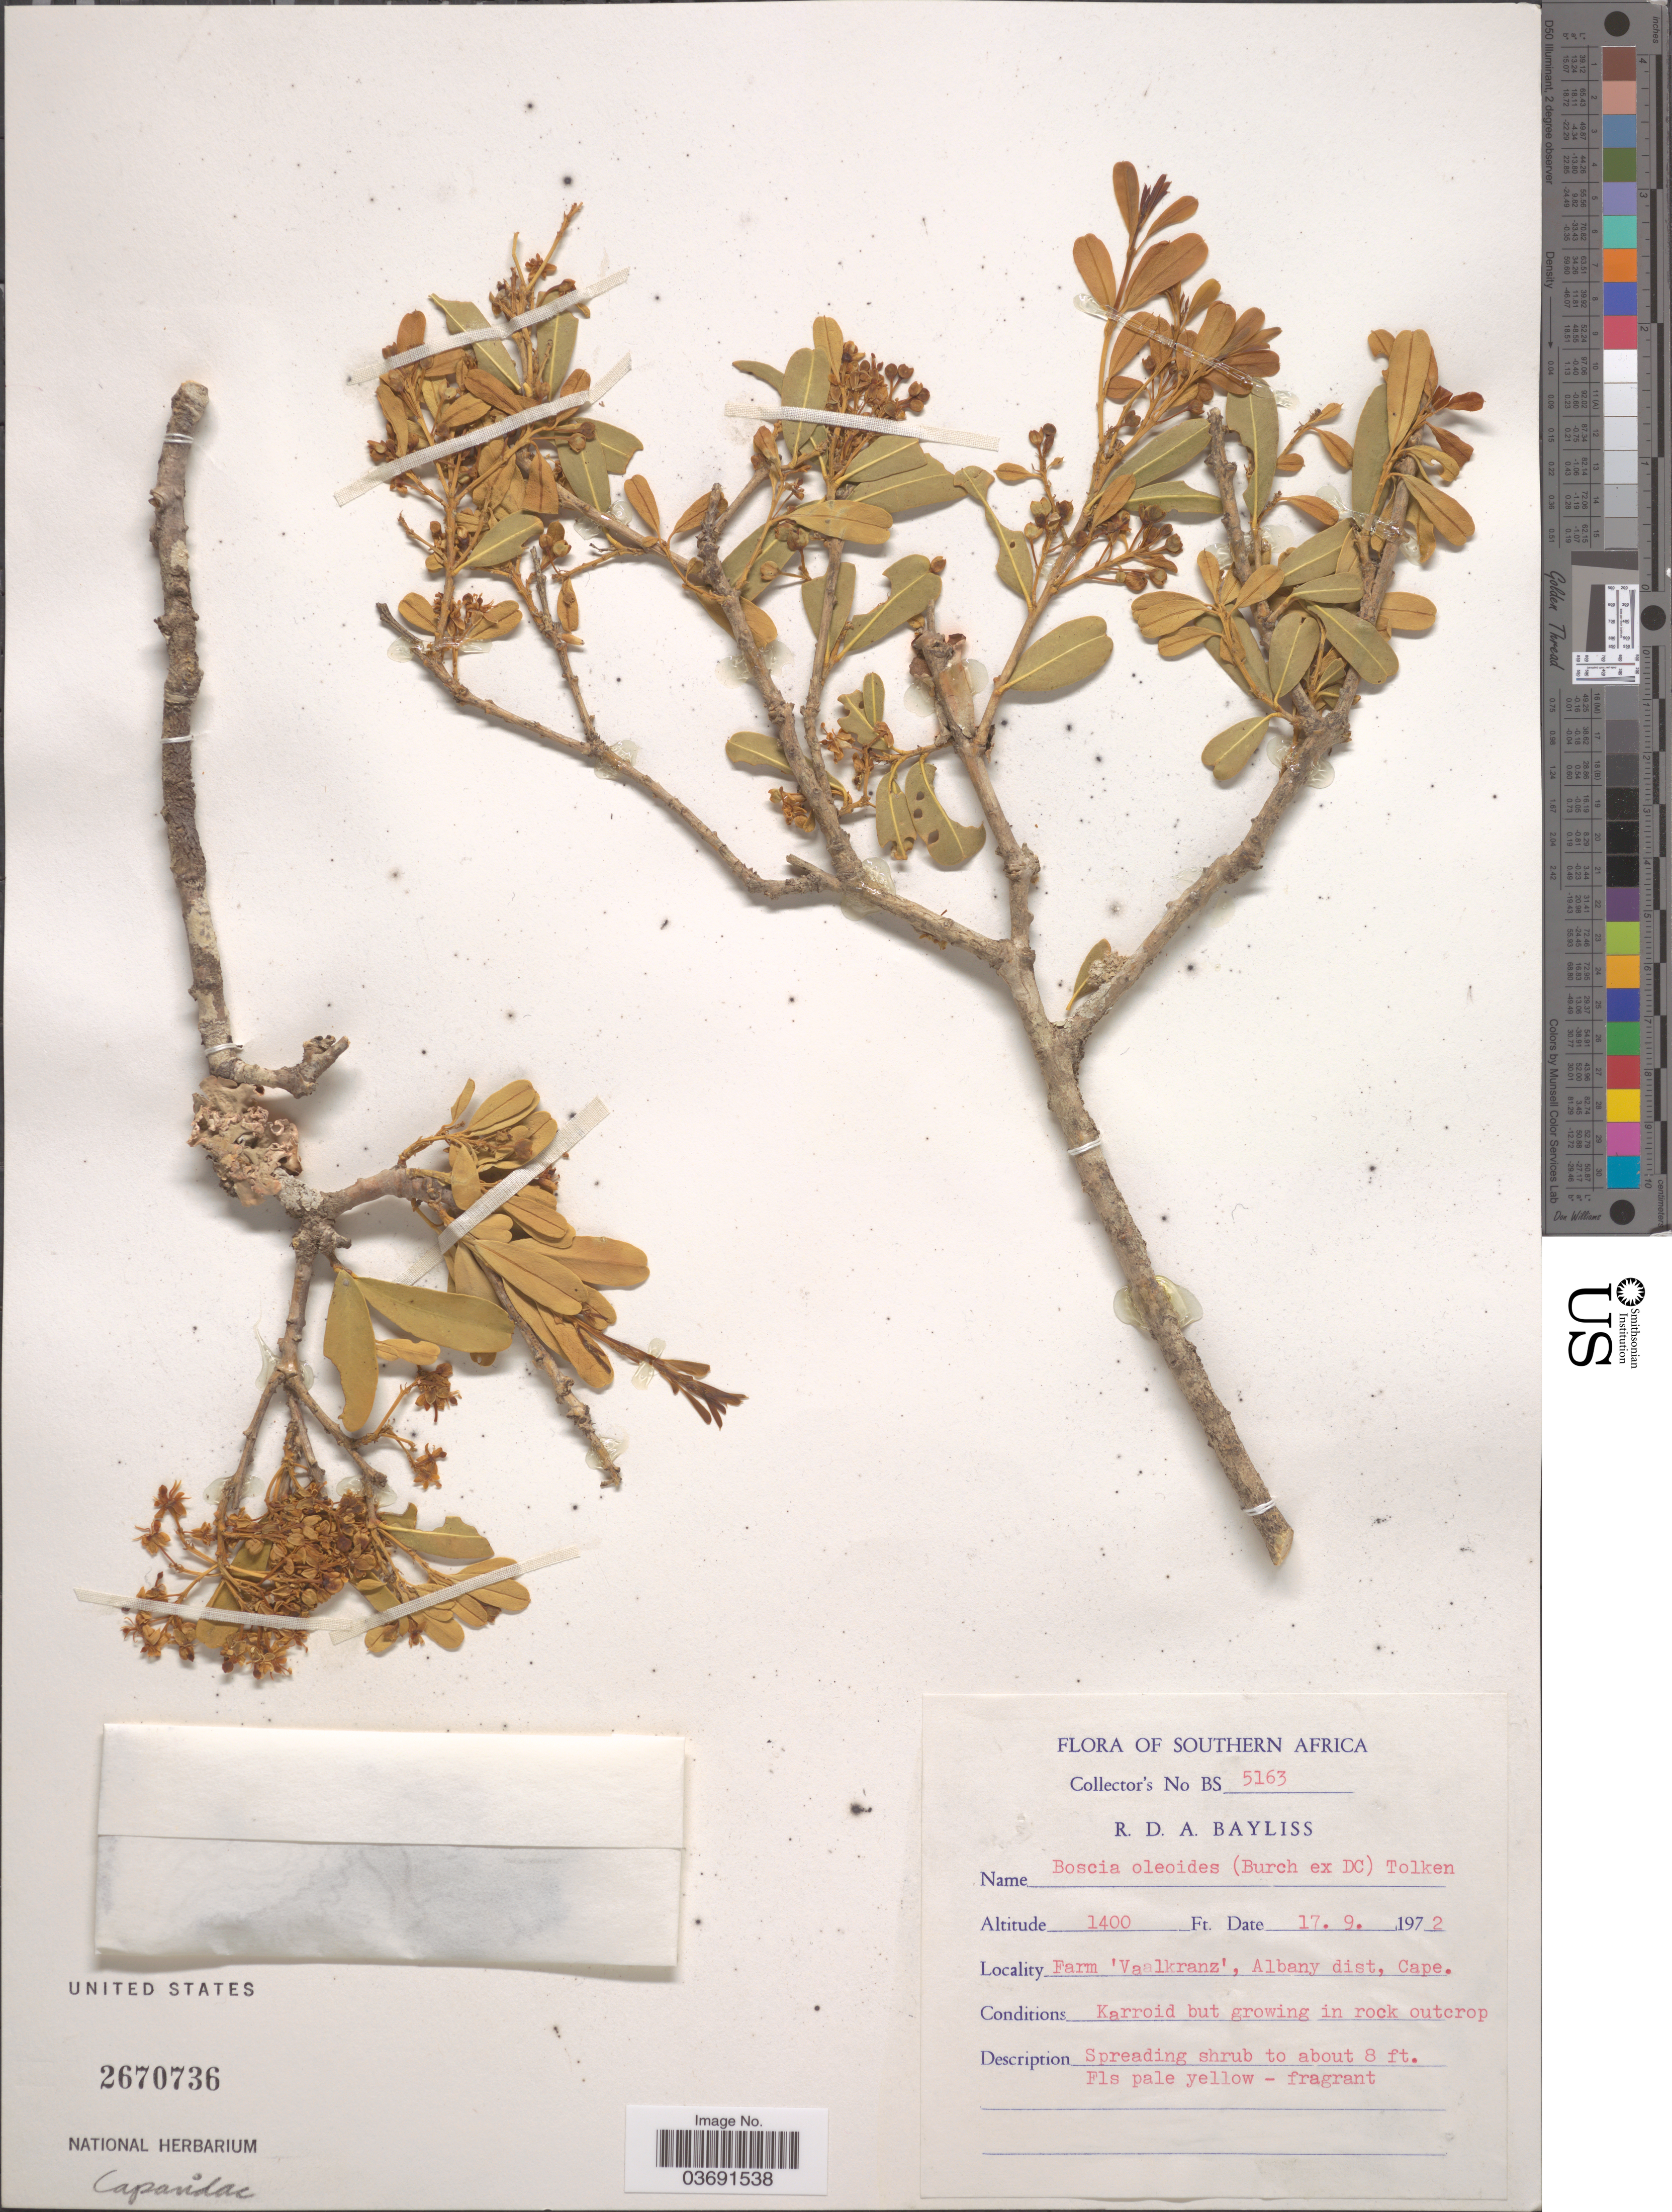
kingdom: Plantae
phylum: Tracheophyta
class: Magnoliopsida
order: Brassicales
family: Capparaceae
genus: Boscia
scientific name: Boscia oleoides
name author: (Burch. ex DC.) Toelken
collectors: R. Bayliss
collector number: BS5163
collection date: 1972-09-17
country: South Africa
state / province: Eastern Cape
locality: Southern Africa. Farm 'Vaalkranz', Albany Dist, Cape.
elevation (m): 427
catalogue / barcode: US 2670736